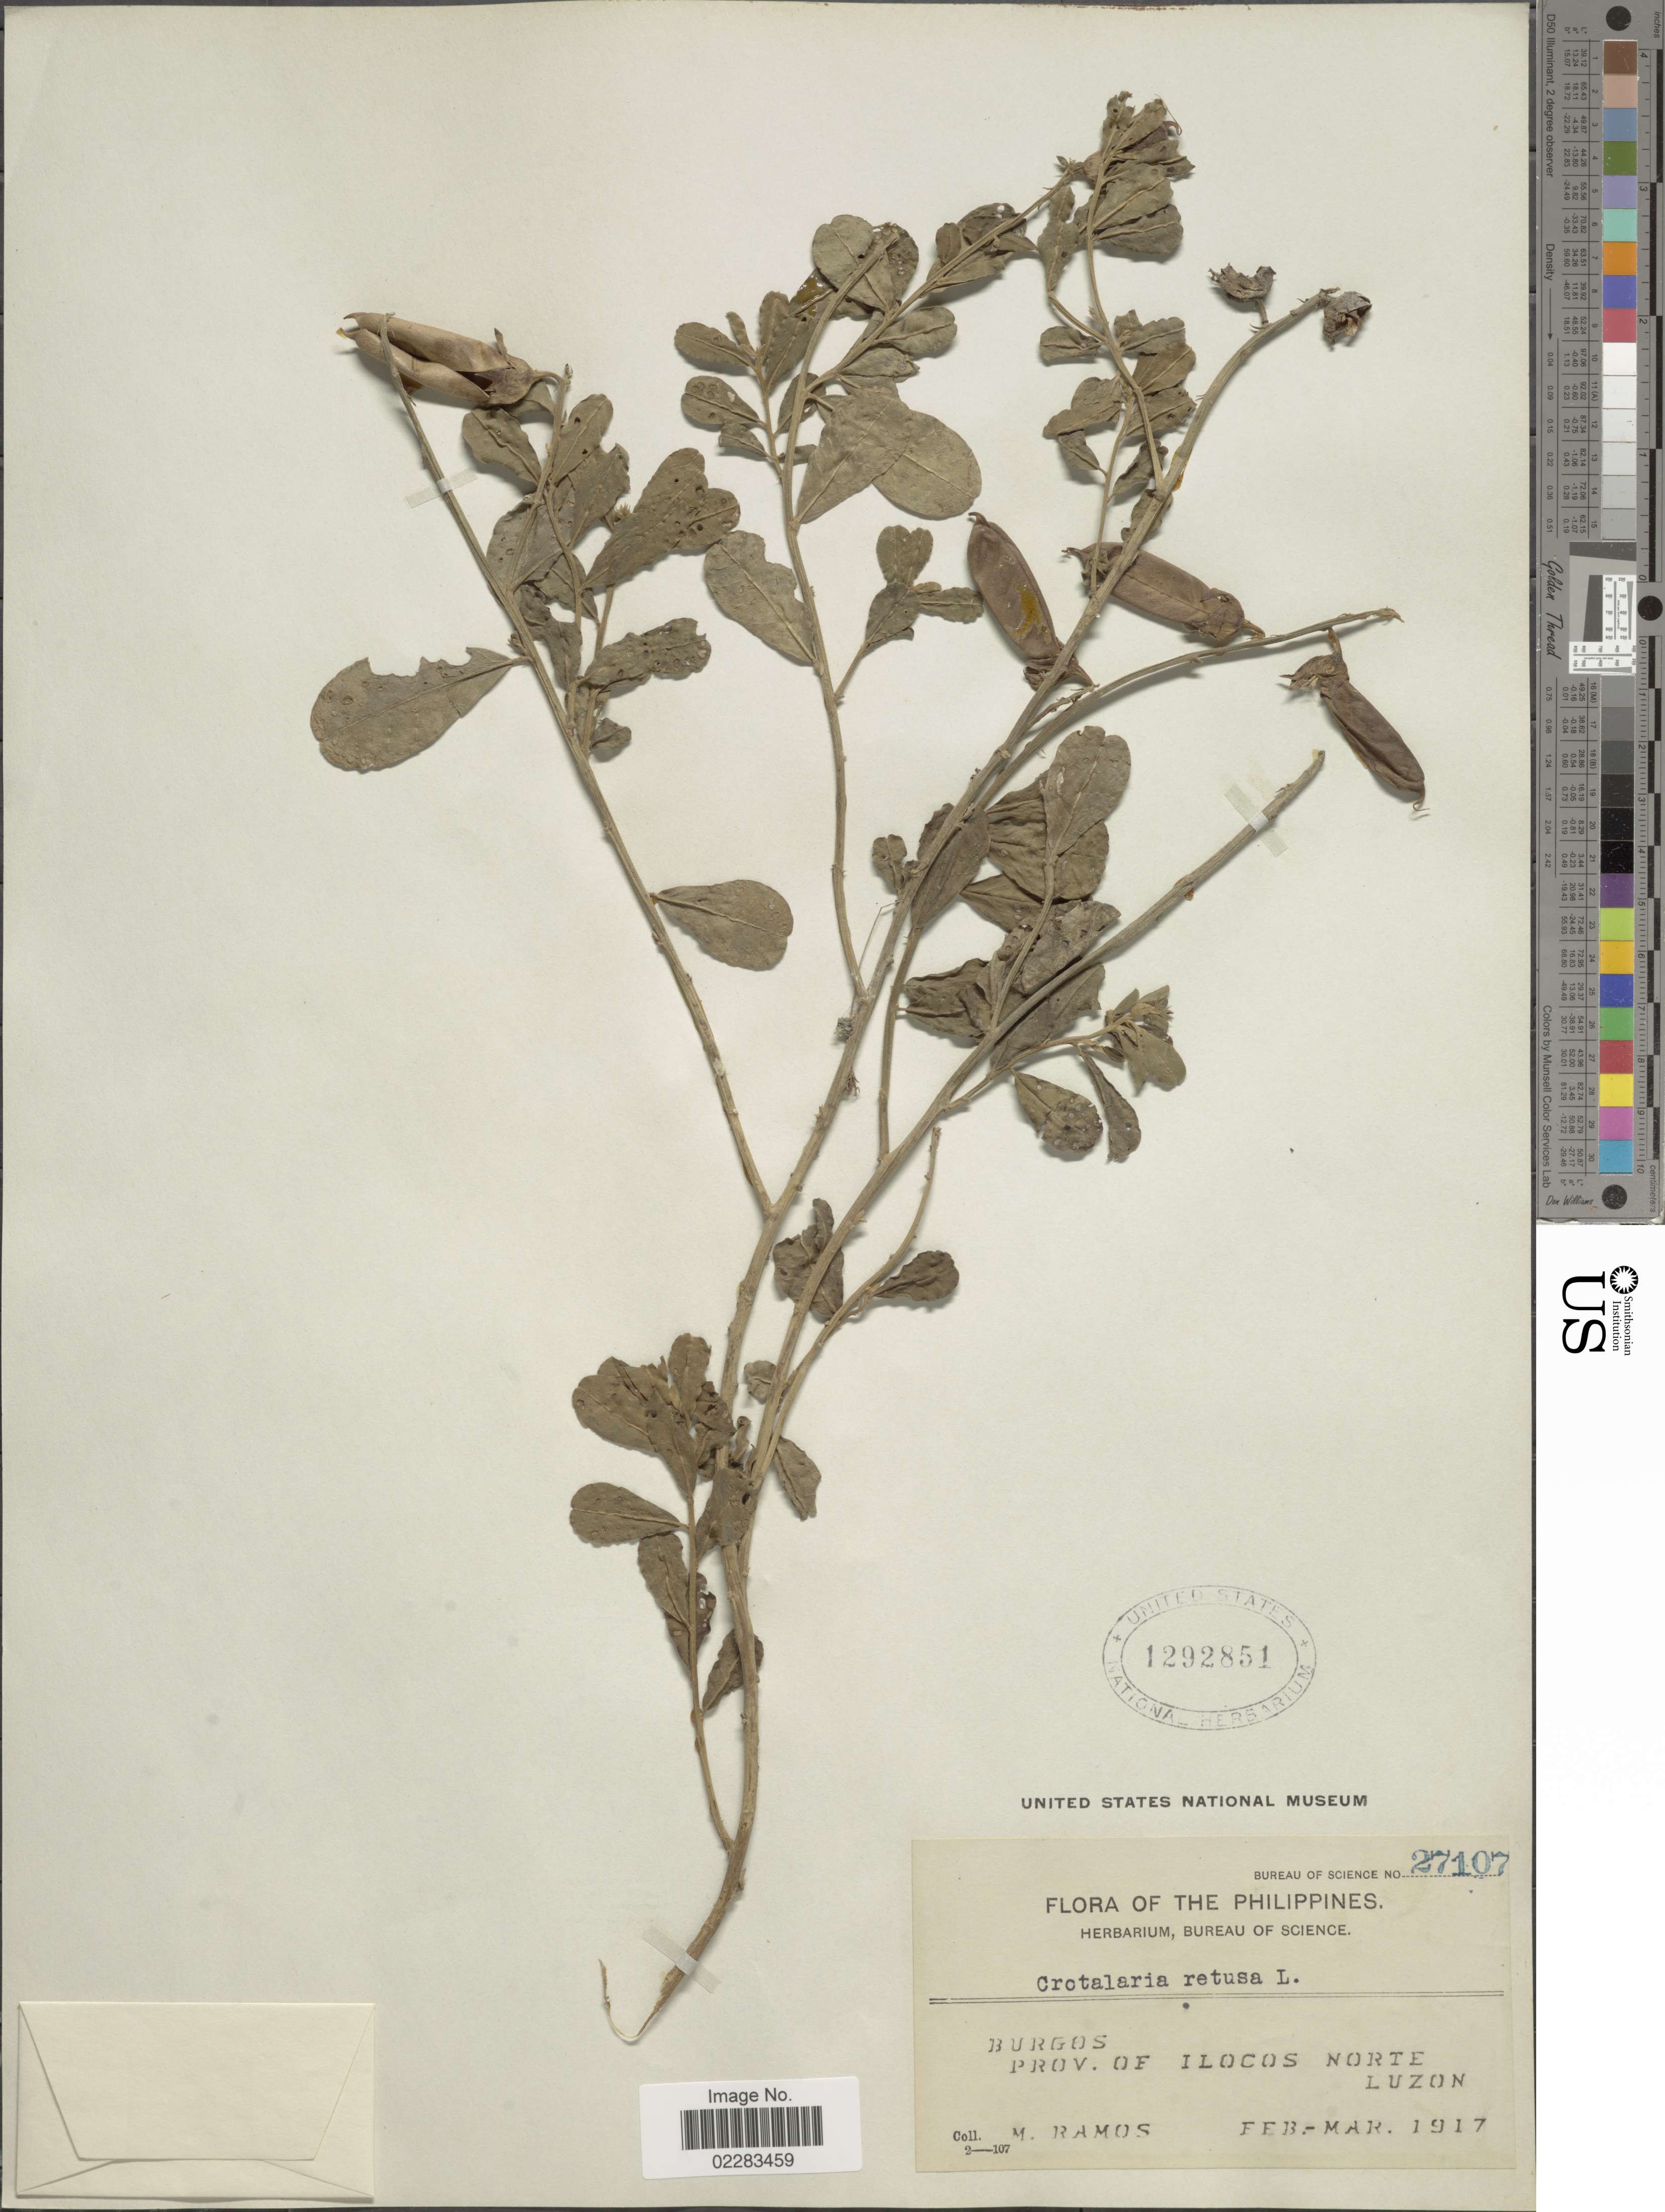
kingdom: Plantae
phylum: Tracheophyta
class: Magnoliopsida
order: Fabales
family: Fabaceae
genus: Crotalaria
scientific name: Crotalaria retusa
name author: L.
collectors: M. Ramos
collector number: Bureau of Science 27107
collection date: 1917-02/1917-03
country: Philippines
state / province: Ilocos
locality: Burgos, Prov. of Ilocos Norte, Luzon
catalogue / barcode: US 1292851